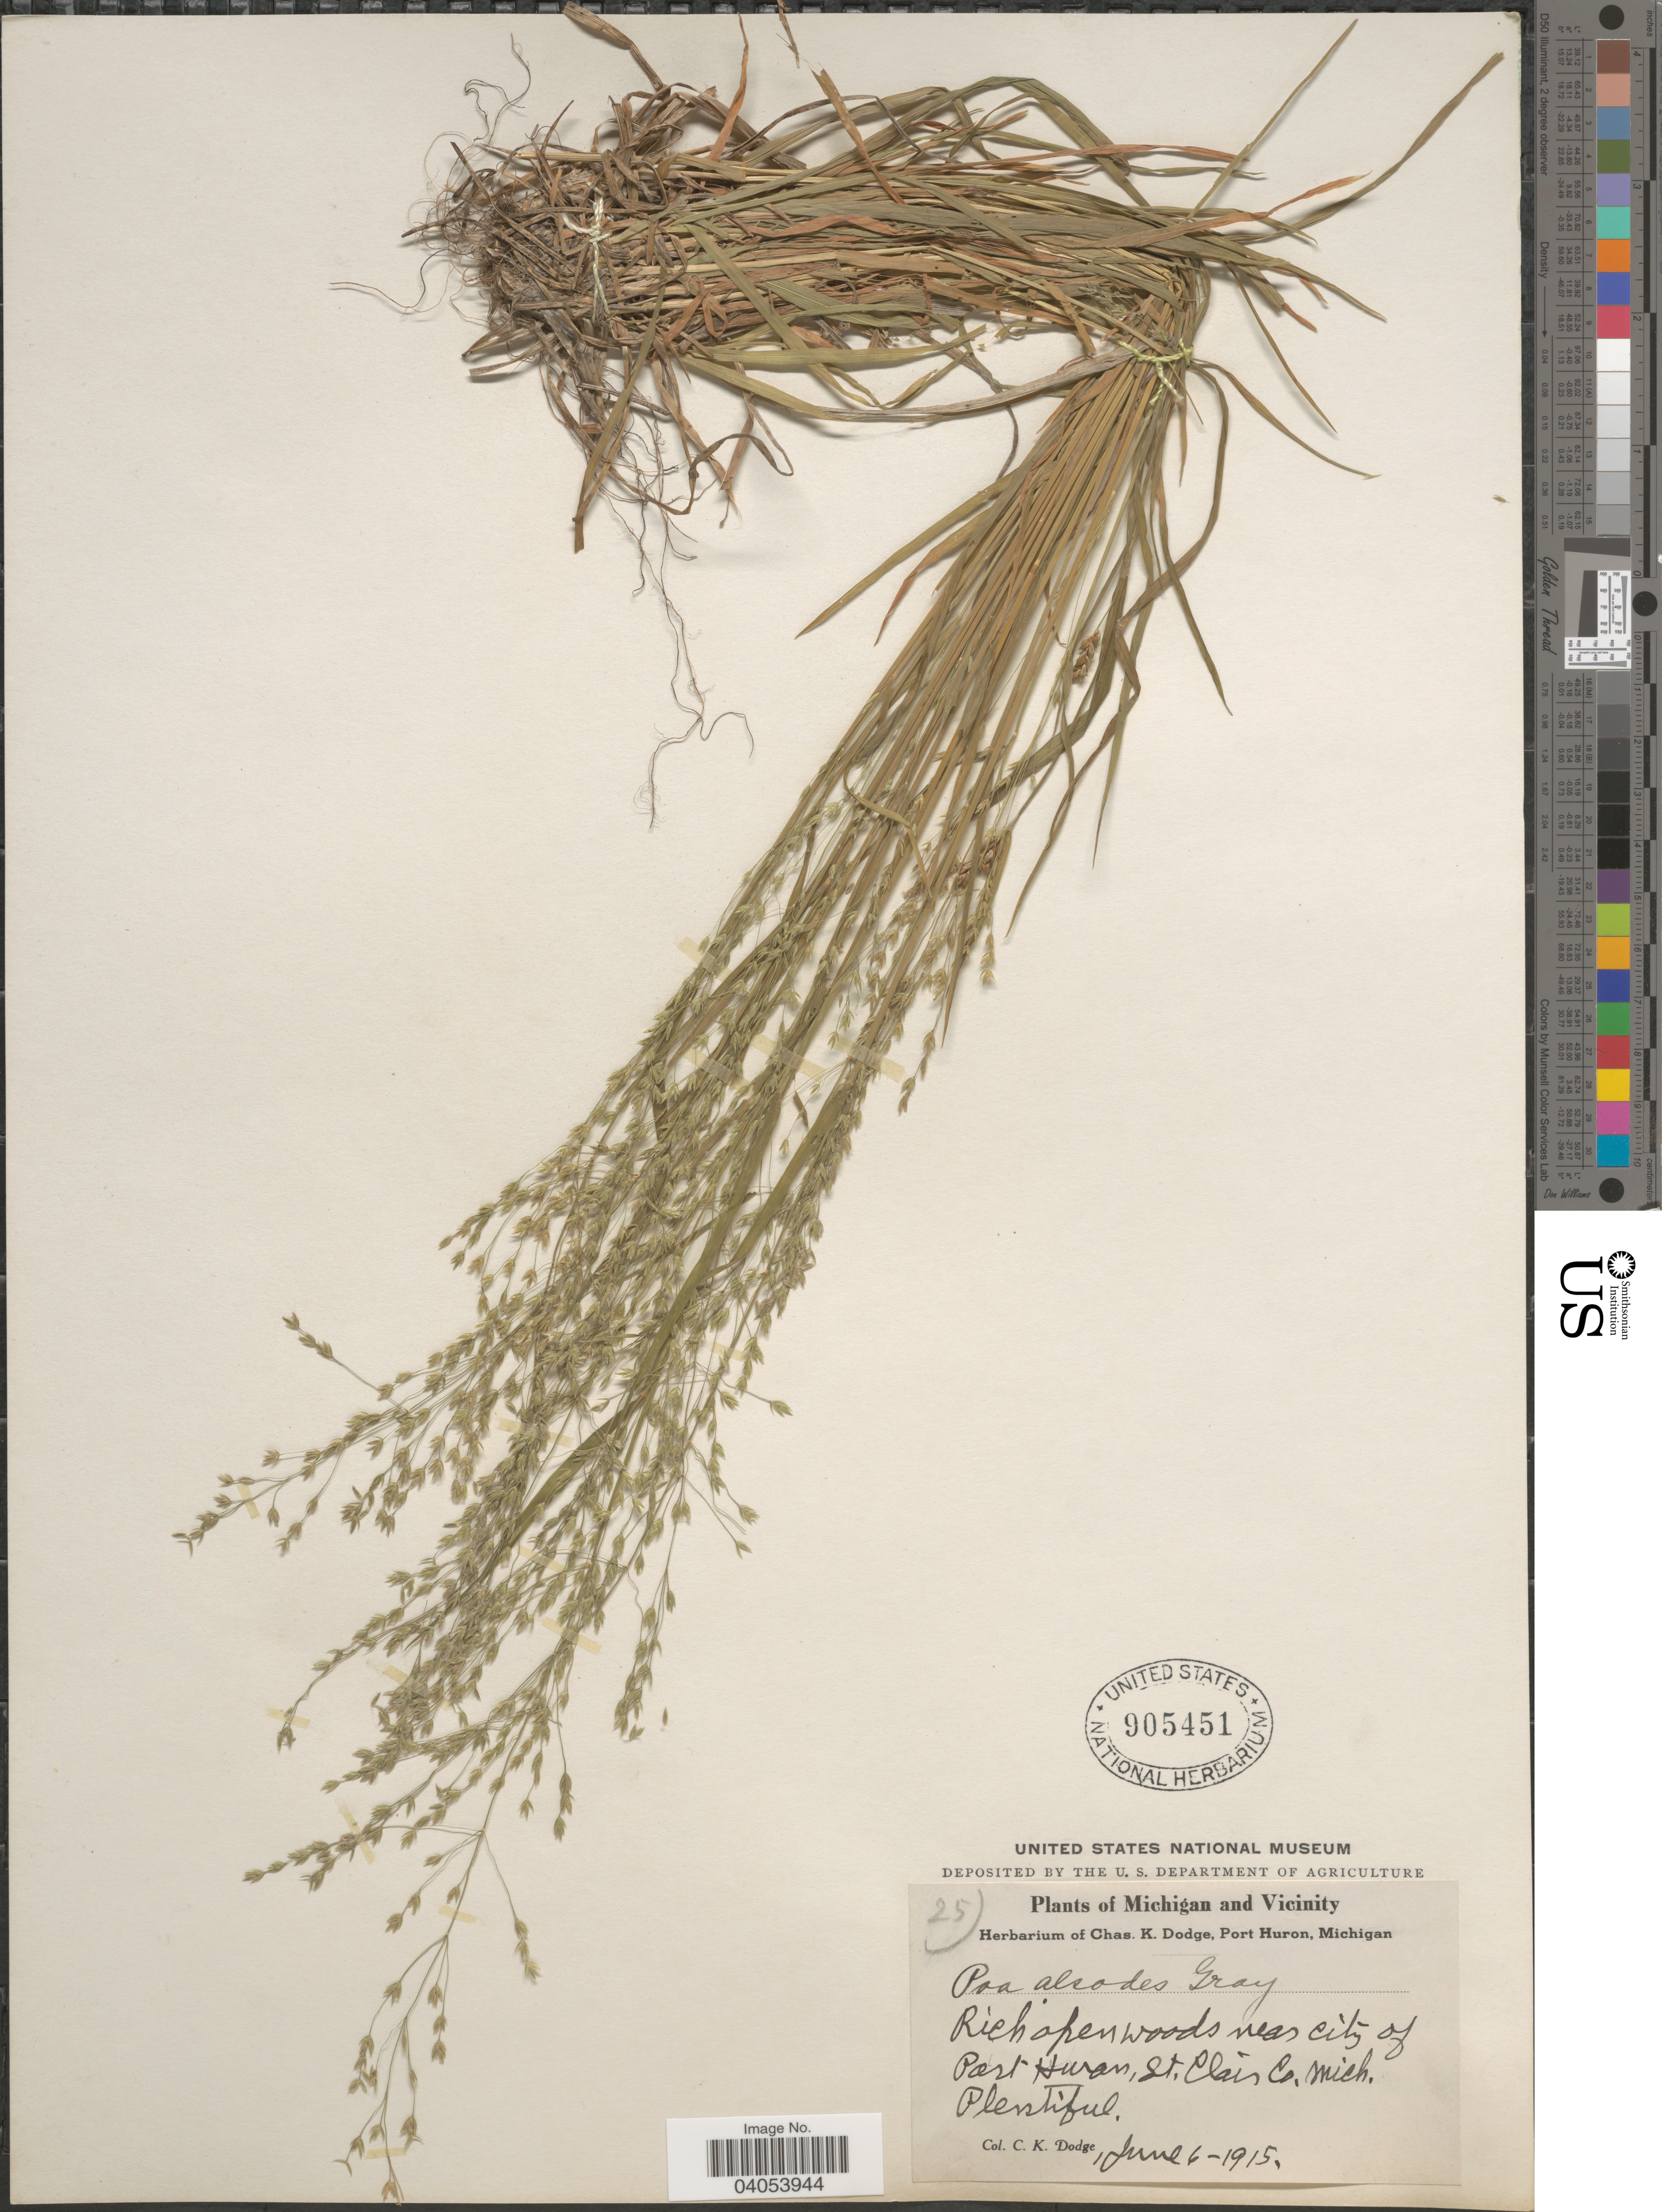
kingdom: Plantae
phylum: Tracheophyta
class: Liliopsida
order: Poales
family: Poaceae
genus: Poa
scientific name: Poa alsodes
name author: A. Gray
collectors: C. K. Dodge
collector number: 25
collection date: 1915-06-06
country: United States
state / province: Michigan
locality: Michigan and Vicinity. Near city of Port Huron, St. Clair Co.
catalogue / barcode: US 905451